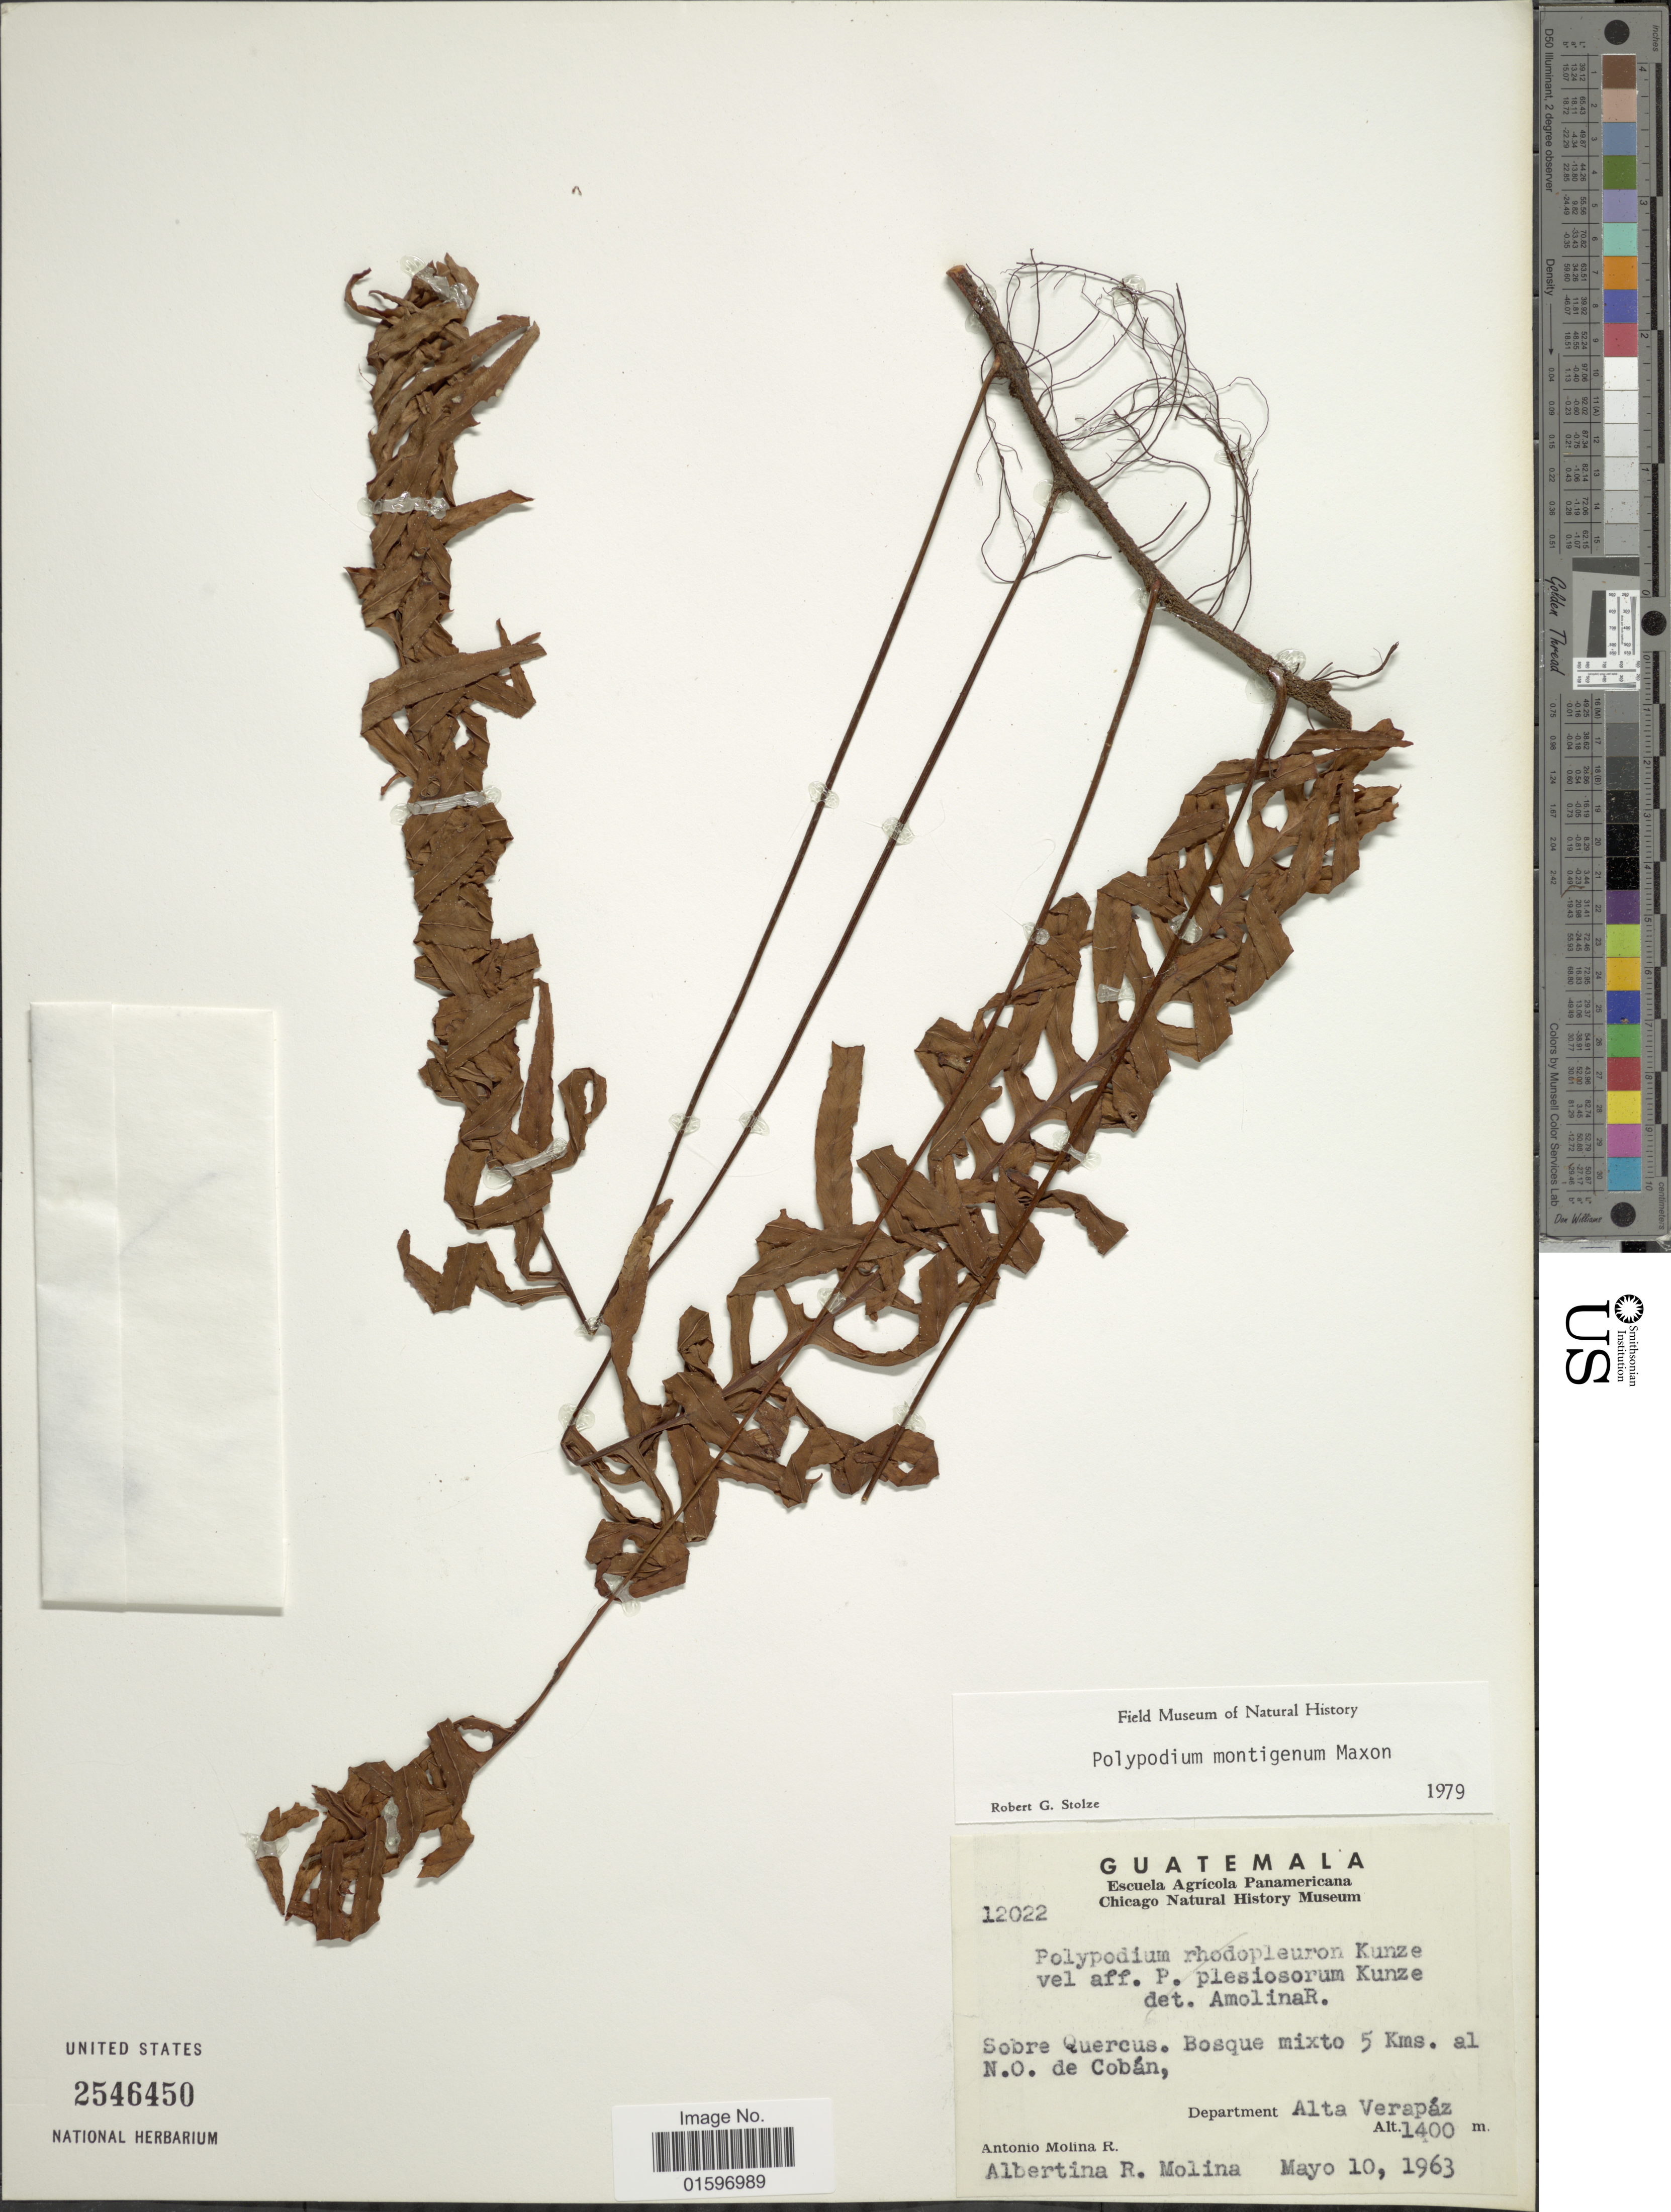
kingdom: Plantae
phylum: Tracheophyta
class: Polypodiopsida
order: Polypodiales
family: Polypodiaceae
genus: Pleopeltis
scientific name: Pleopeltis alansmithii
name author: (R.C. Moran)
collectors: A. Molina R. & A. R. Molina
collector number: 12022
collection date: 1963-05-10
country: Guatemala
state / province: Alta Verapaz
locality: Sobre Quercus. Bosque mixto 5 Kms. al N.O. de Cobán, Department Alta Verapáz.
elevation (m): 1400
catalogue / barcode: US 2546450